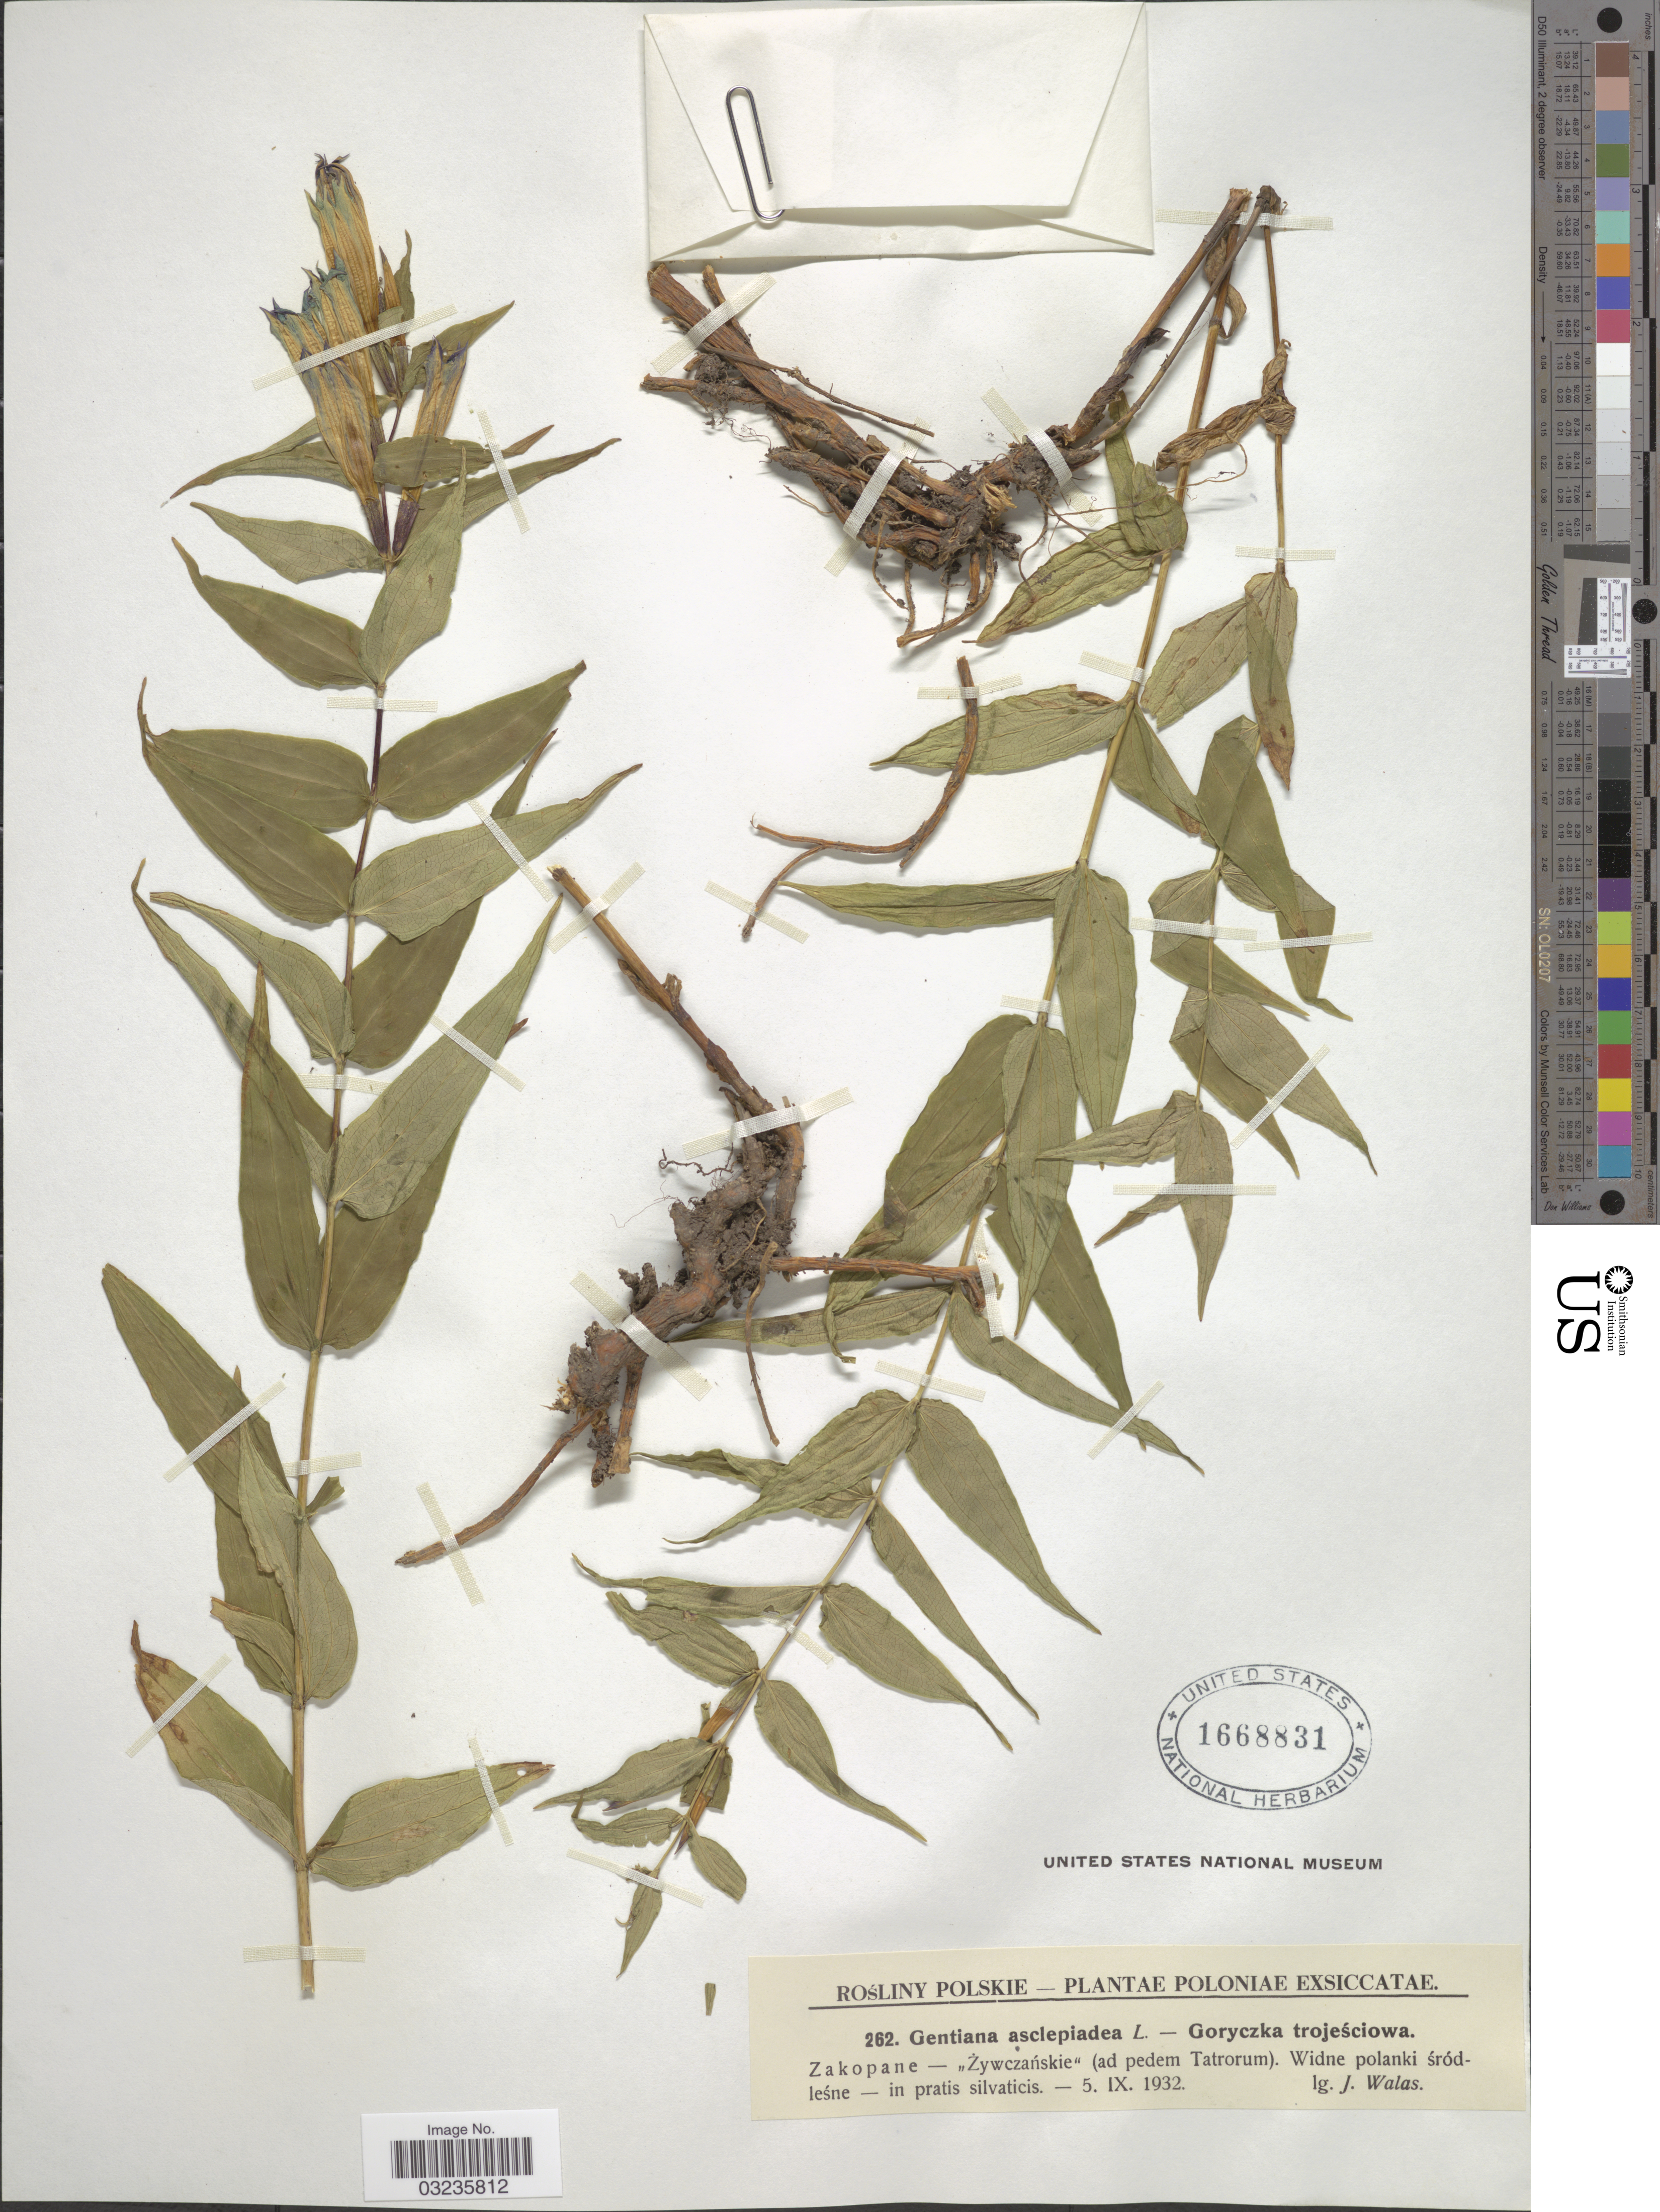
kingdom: Plantae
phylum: Tracheophyta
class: Magnoliopsida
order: Gentianales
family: Gentianaceae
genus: Gentiana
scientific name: Gentiana asclepiadea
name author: L.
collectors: J. Walas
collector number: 262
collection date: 1932-09-05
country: Poland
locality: Zakopane - "Zywczanskie" (ad pedem Tatrorum). Widne polanki sródlesne.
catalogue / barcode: US 1668831